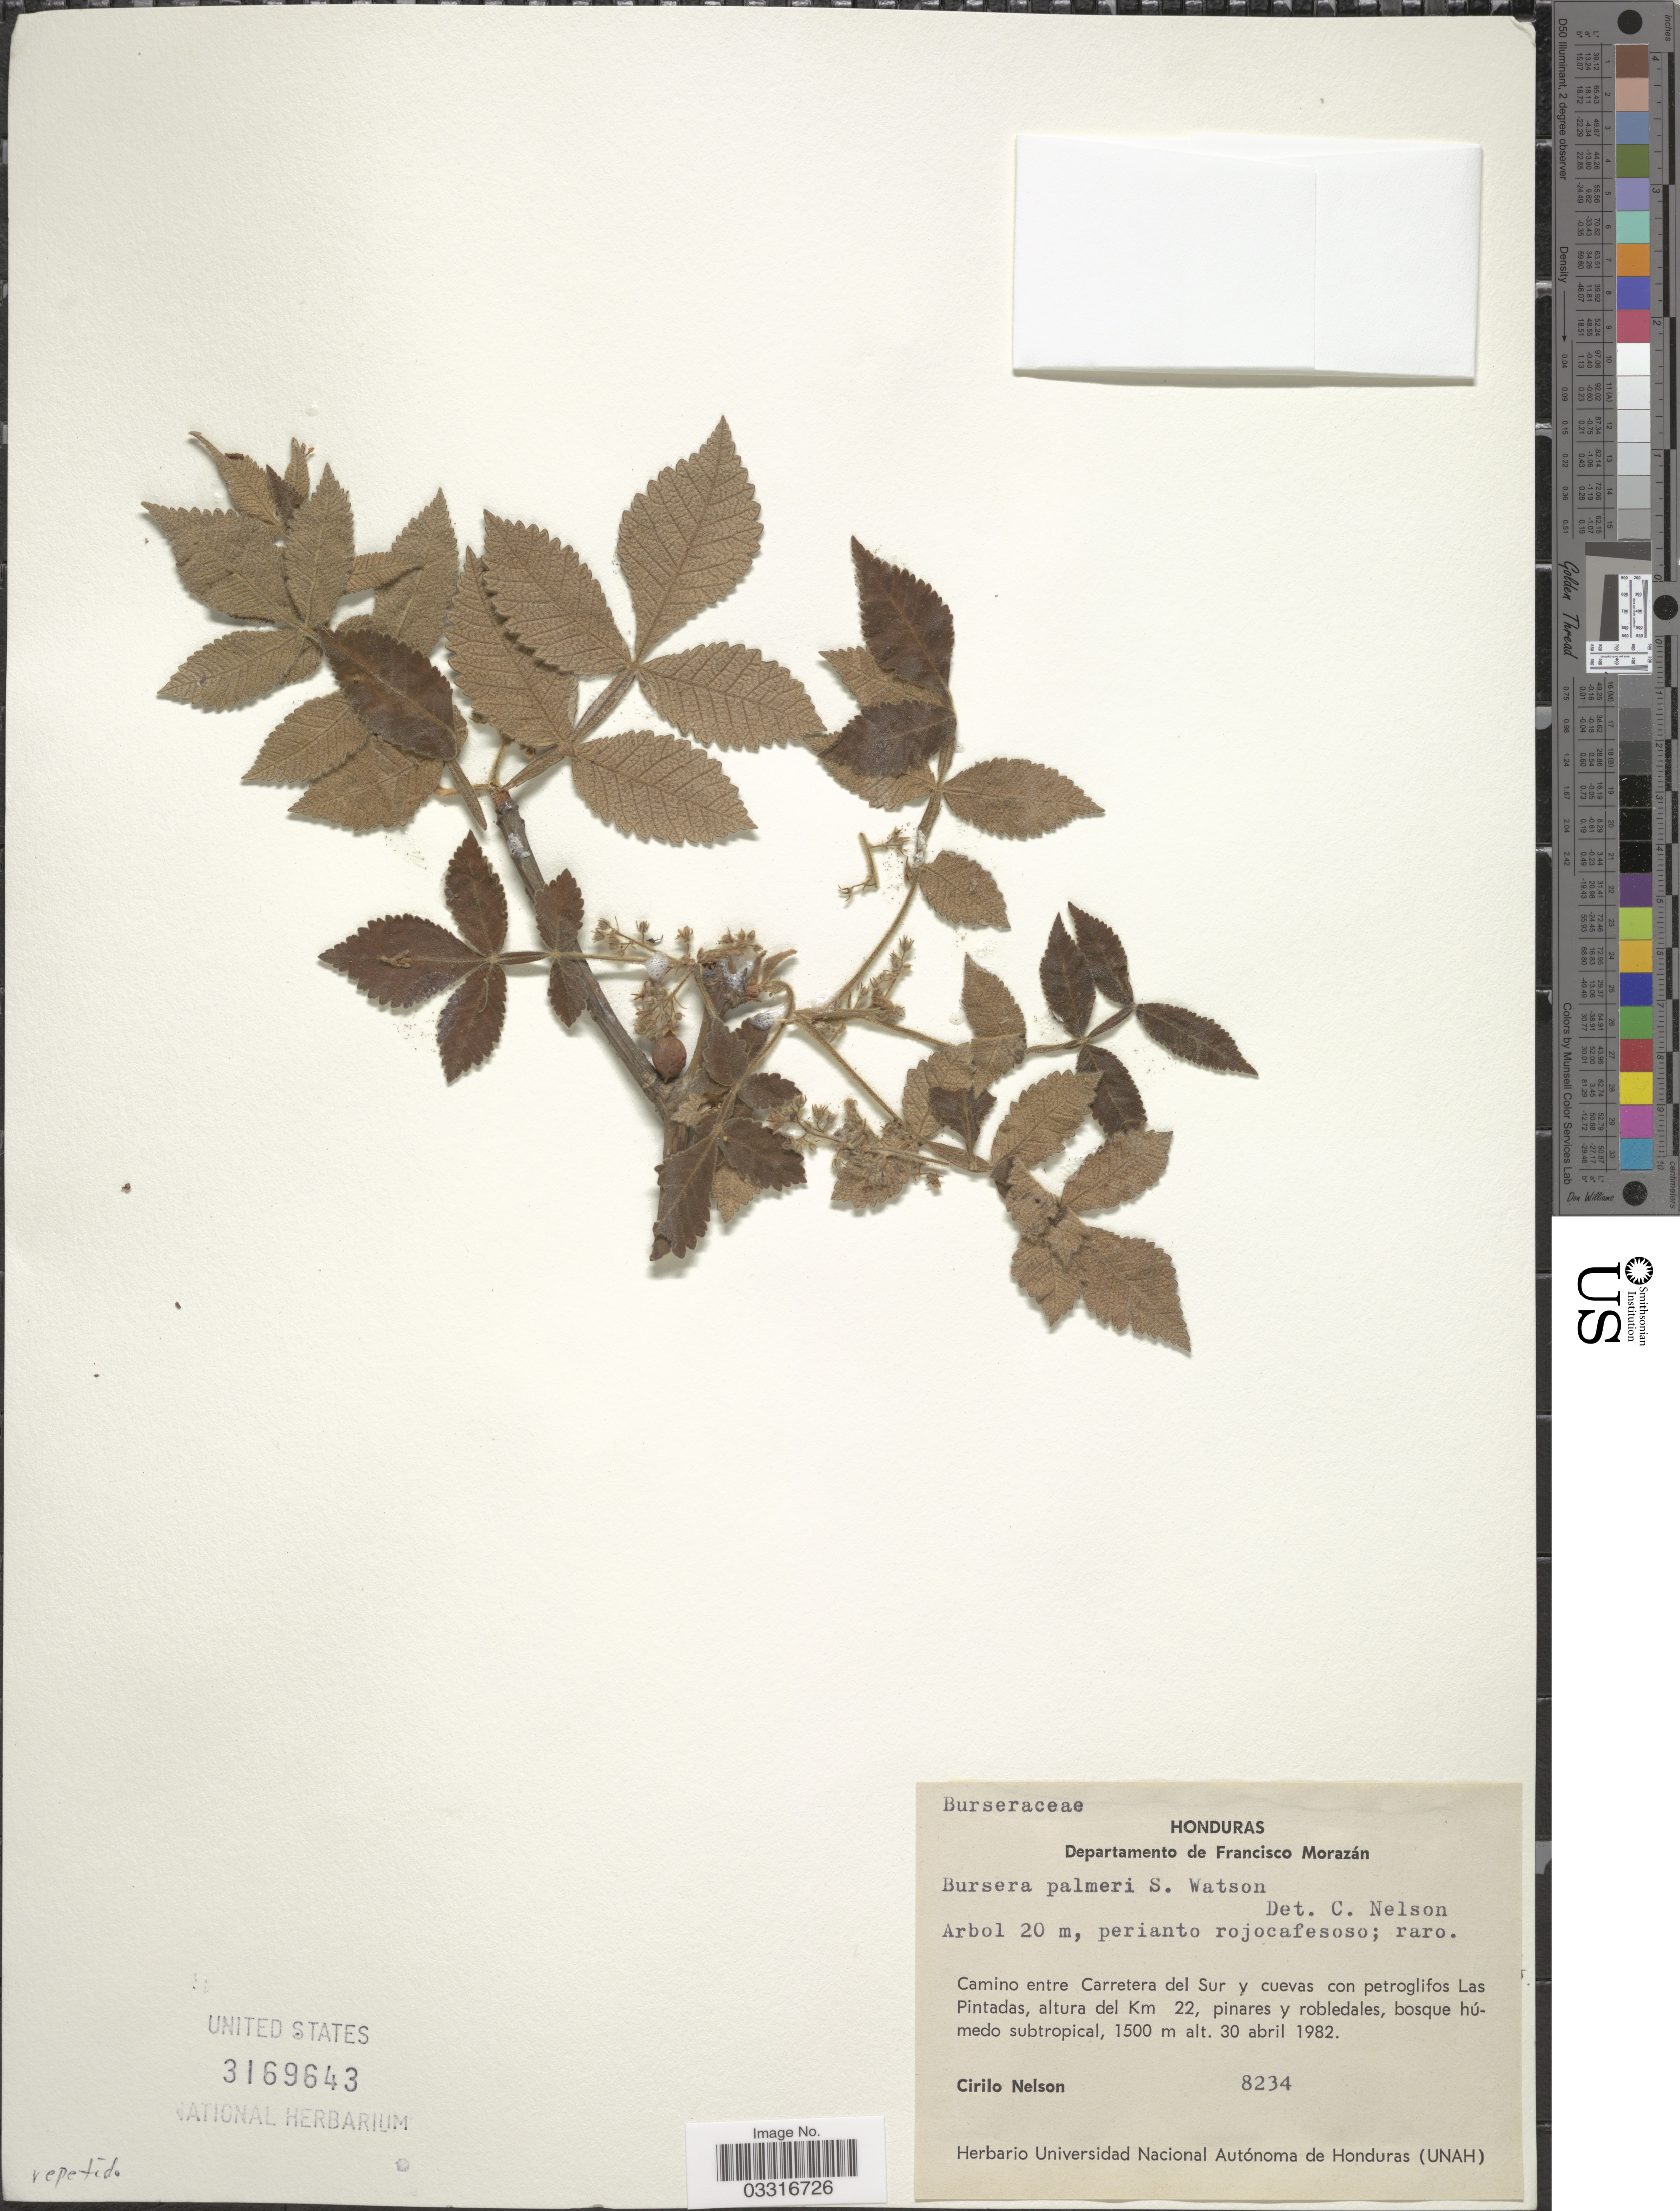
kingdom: Plantae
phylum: Tracheophyta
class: Magnoliopsida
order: Sapindales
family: Burseraceae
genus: Bursera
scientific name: Bursera palmeri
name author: S. Watson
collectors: C. Nelson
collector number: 8234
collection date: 1982-04-30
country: Honduras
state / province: Fco. Morazán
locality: Departamento de Francisco Morazán, Camino entre Carretera del Sur y cuevas con petroglifos Las Pintadas, altura del Km 22.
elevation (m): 1500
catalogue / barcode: US 3169643